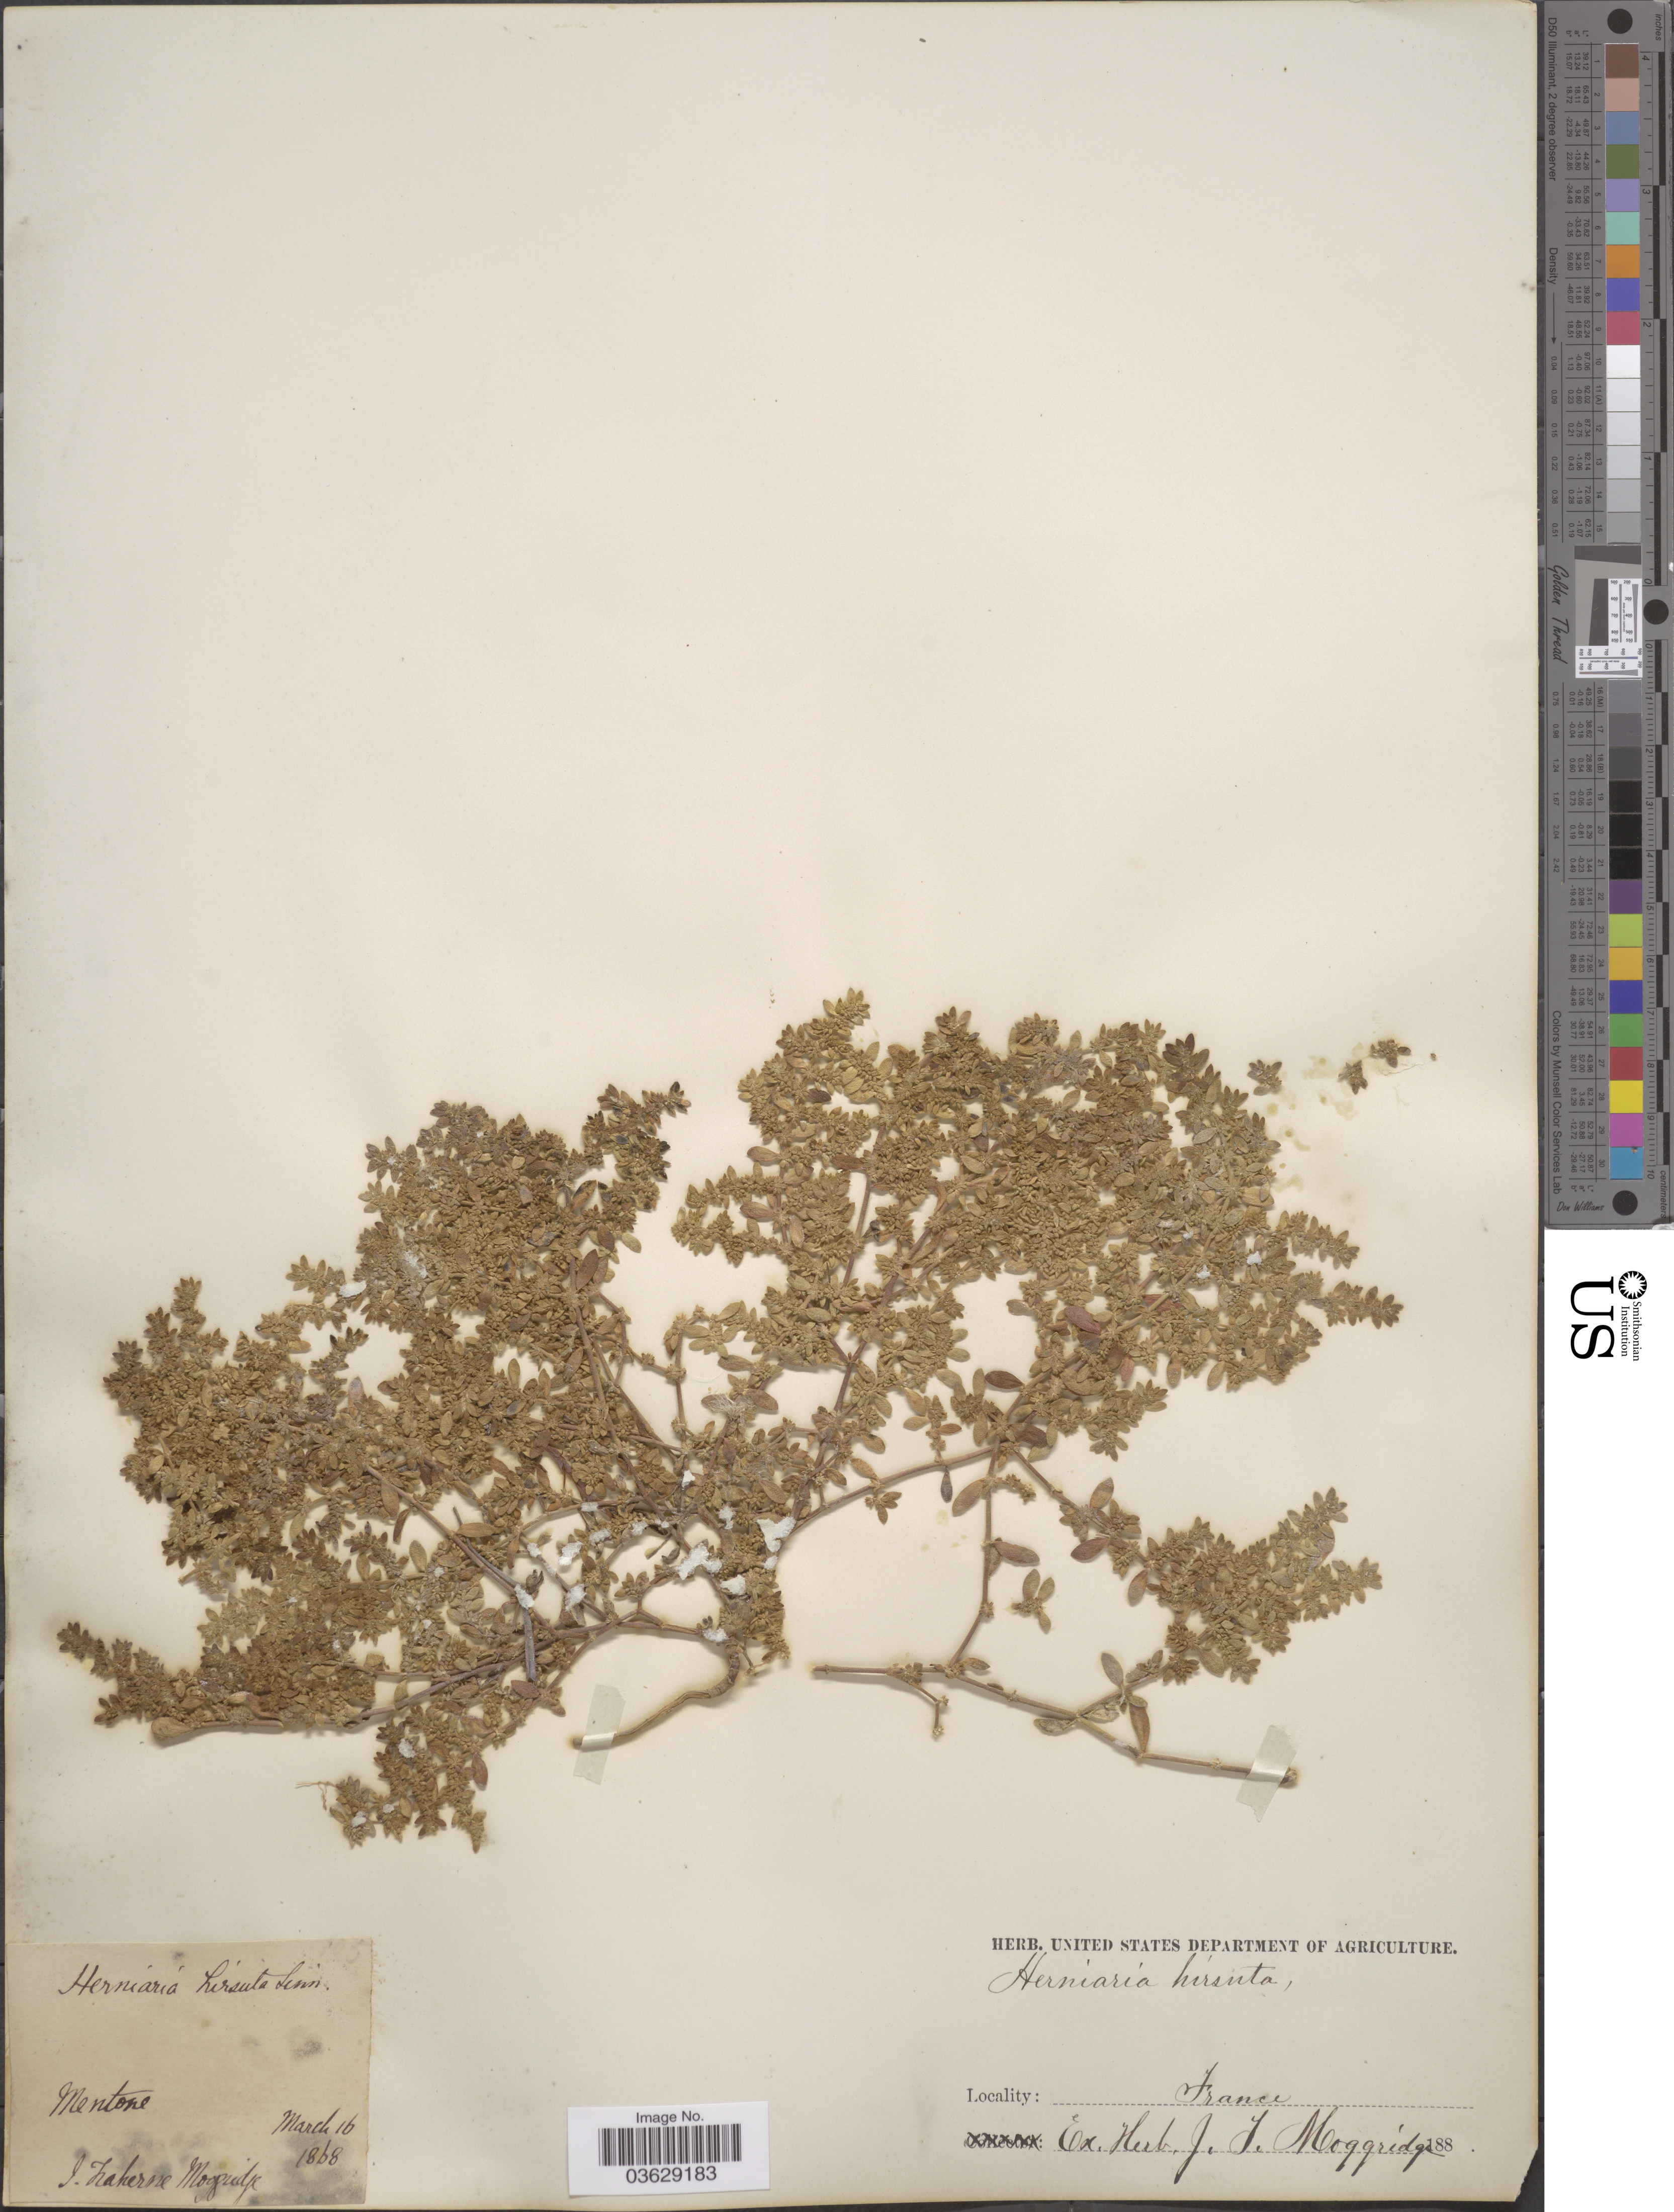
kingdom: Plantae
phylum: Tracheophyta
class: Magnoliopsida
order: Caryophyllales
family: Caryophyllaceae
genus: Herniaria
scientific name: Herniaria hirsuta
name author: L.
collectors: J. T. Moggridge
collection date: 1868-03-16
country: France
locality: Mentone.